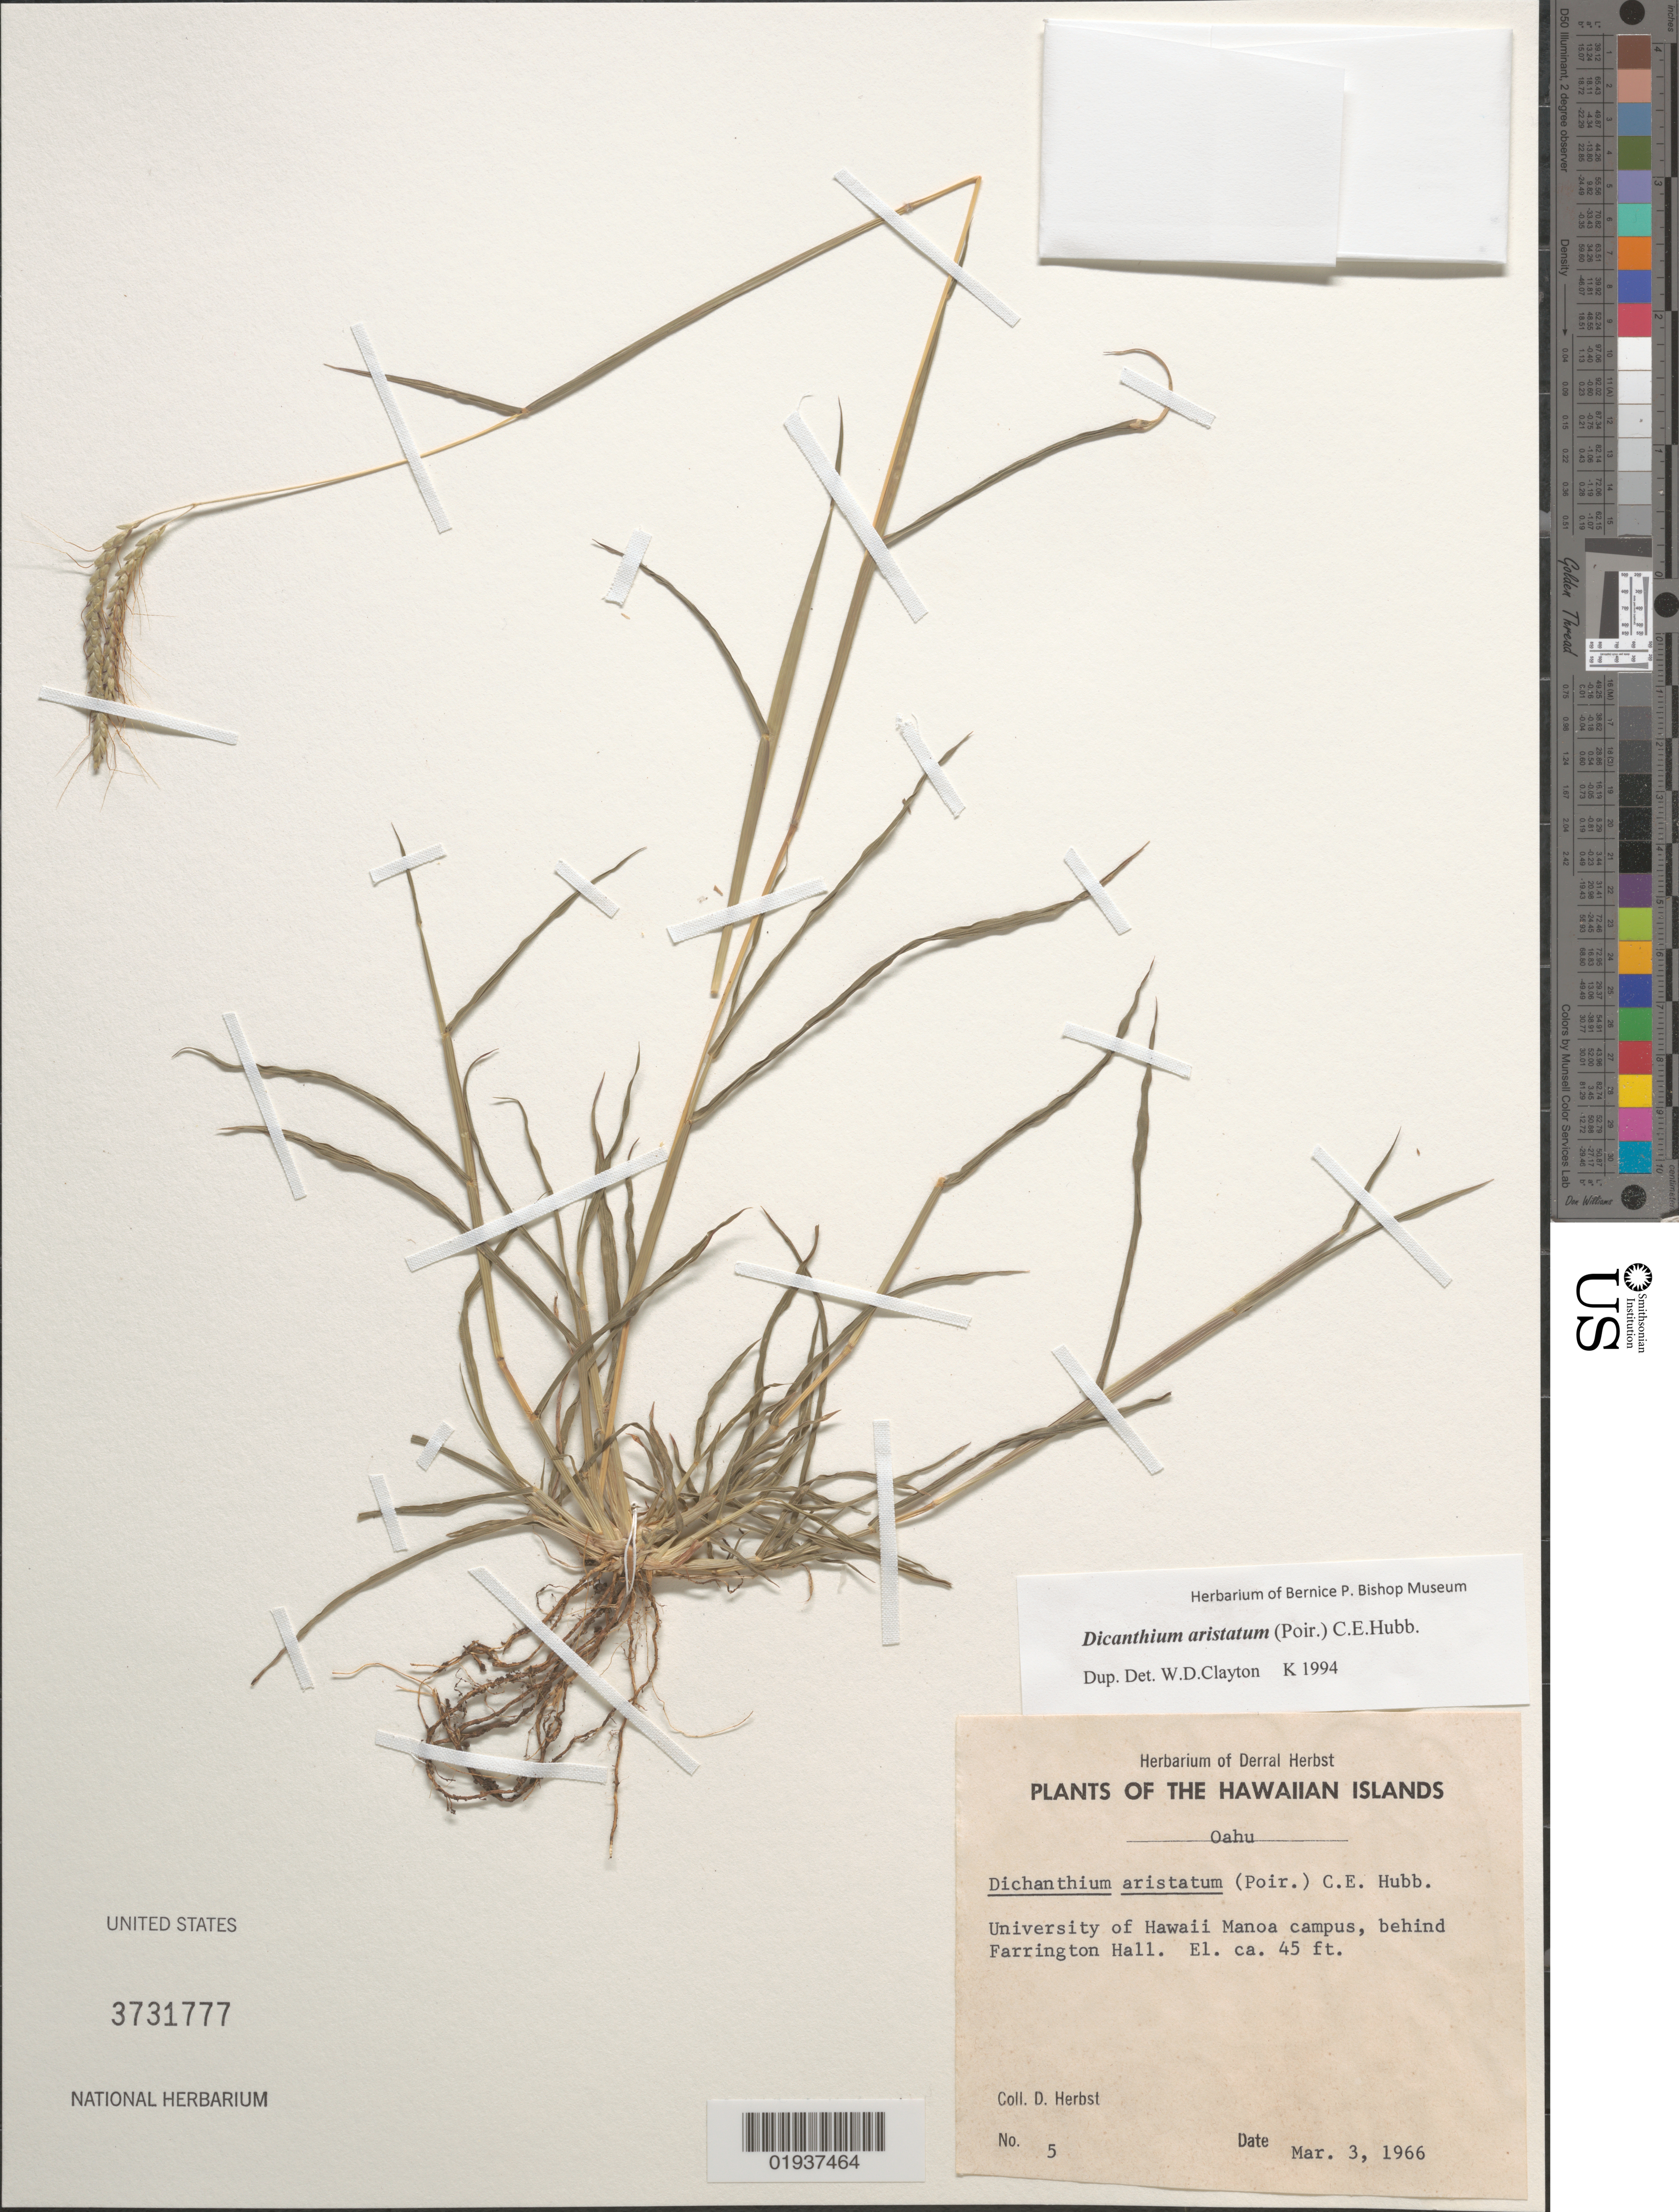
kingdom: Plantae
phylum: Tracheophyta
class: Liliopsida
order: Poales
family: Poaceae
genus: Dichanthium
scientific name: Dichanthium aristatum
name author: (Poir.) C.E. Hubb.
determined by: Clayton, W. D.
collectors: D. R. Herbst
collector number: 5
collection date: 1966-03-03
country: United States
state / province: Hawaii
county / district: Honolulu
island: Oahu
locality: University of Hawaii Manoa Campus, behind Farrington Hall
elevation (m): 14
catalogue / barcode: US 3731777